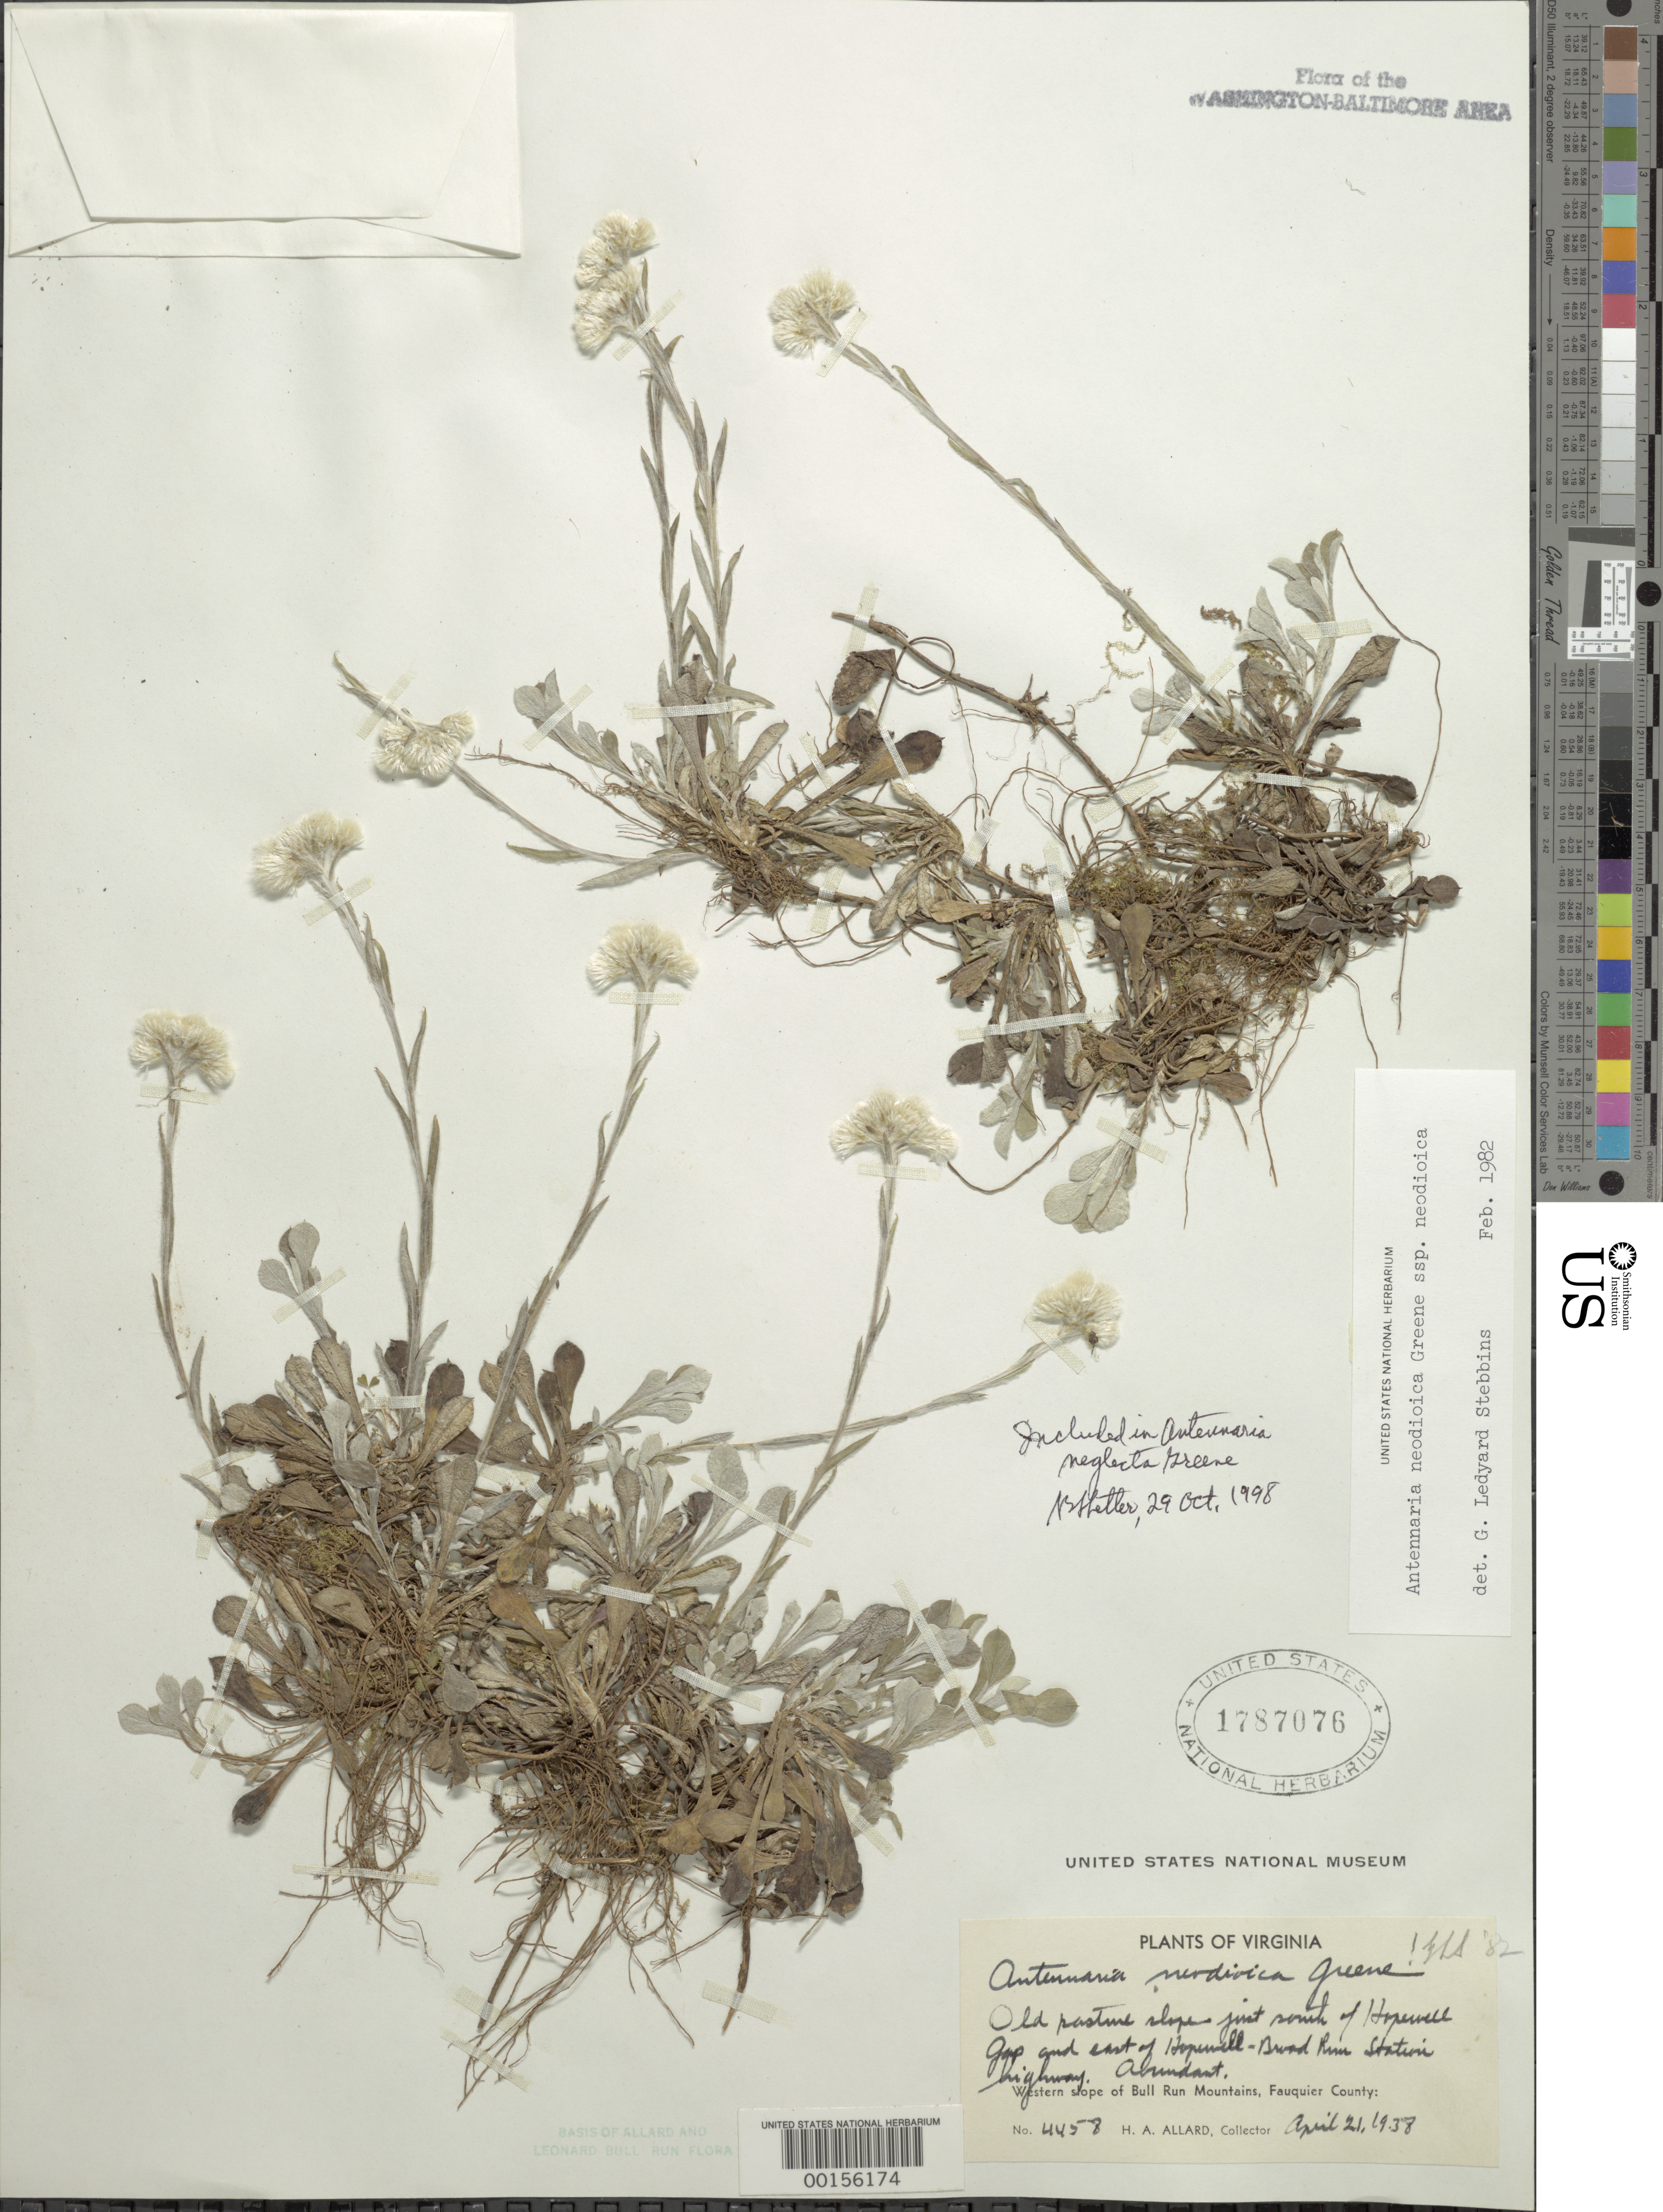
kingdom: Plantae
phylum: Tracheophyta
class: Magnoliopsida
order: Asterales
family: Asteraceae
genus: Antennaria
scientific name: Antennaria neglecta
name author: Greene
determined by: Shetler, Stanwyn G., (US), NMNH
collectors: H. A. Allard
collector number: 4458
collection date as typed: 21 Apr 1938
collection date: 1938-04-21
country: United States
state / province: Virginia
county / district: Fauquier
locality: South of Hopewell Gap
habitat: Old pasture slope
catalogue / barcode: US 1787076